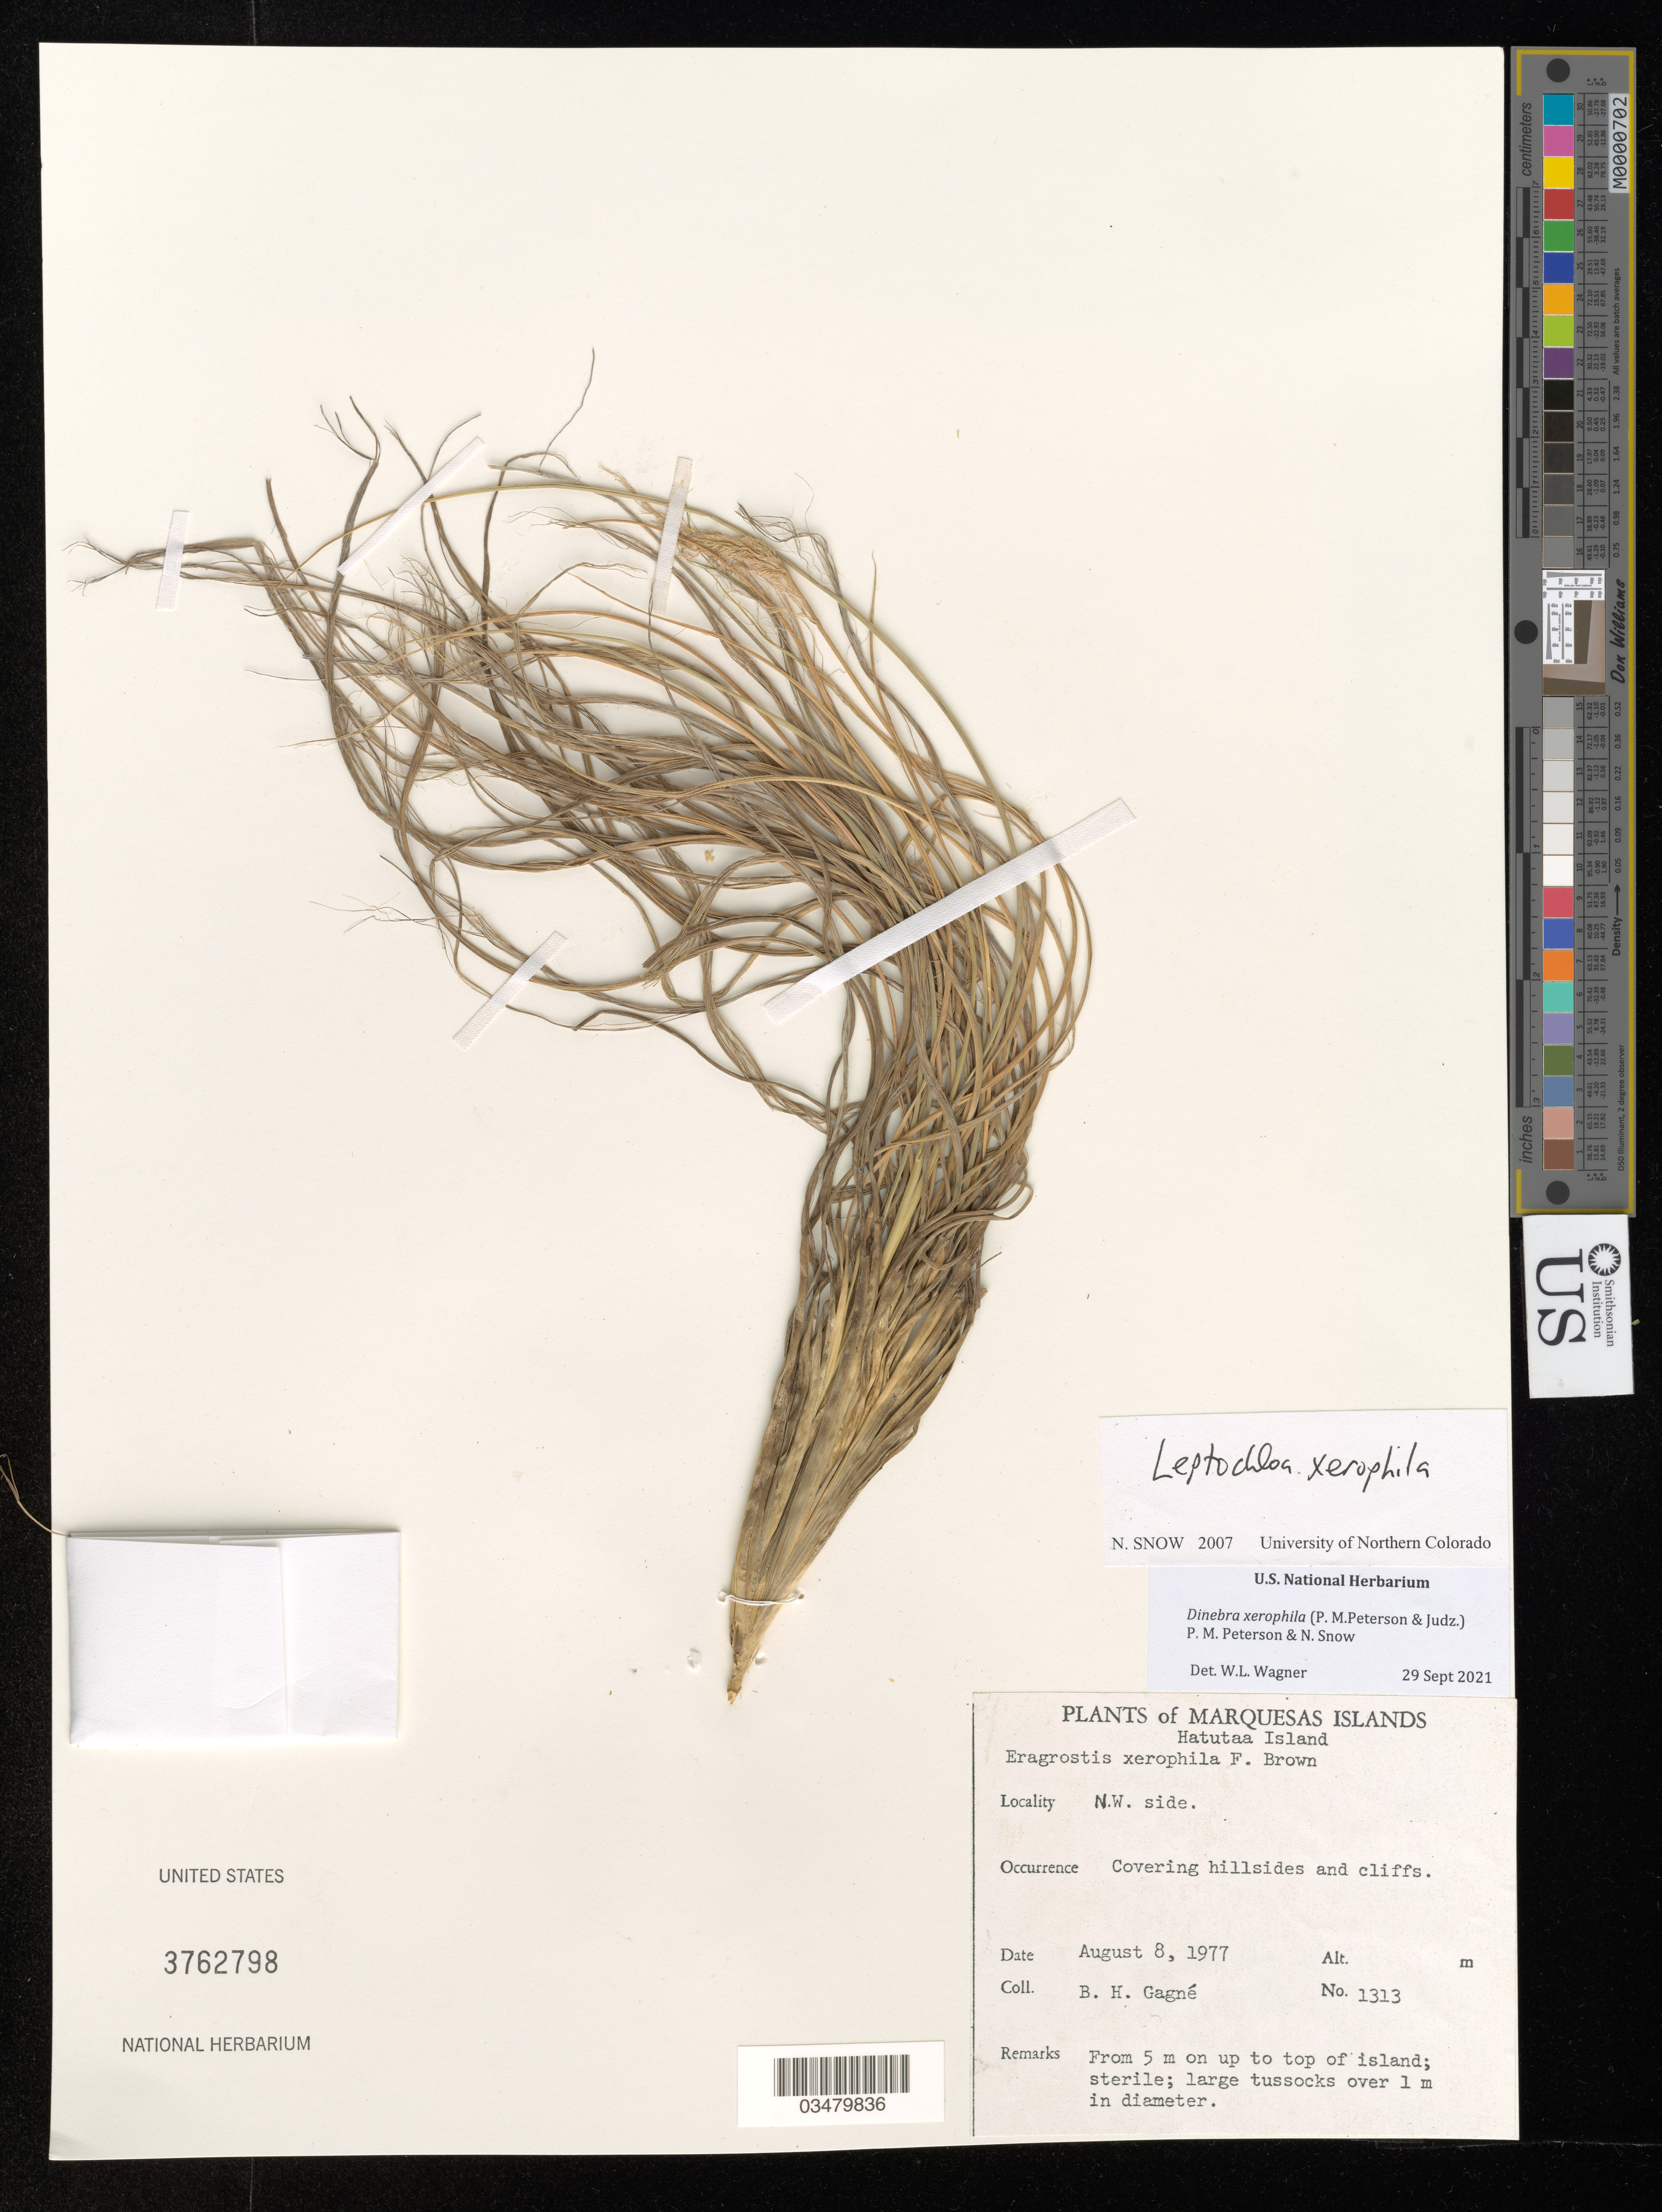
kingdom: Plantae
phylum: Tracheophyta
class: Liliopsida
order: Poales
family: Poaceae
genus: Dinebra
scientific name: Dinebra xerophila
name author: (P.M. Peterson & Judz.) P.M. Peterson & N. Snow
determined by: Wagner, W. L., (BOT), Smithsonian Institution - National Museum of Natural History (UNITED STATES)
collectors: B. H. Gagné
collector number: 1313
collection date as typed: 8 August 1977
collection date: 1977-08-08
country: French Polynesia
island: Hatutaa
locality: NW side of island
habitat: Hillsides and cliffs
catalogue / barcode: US 3762798